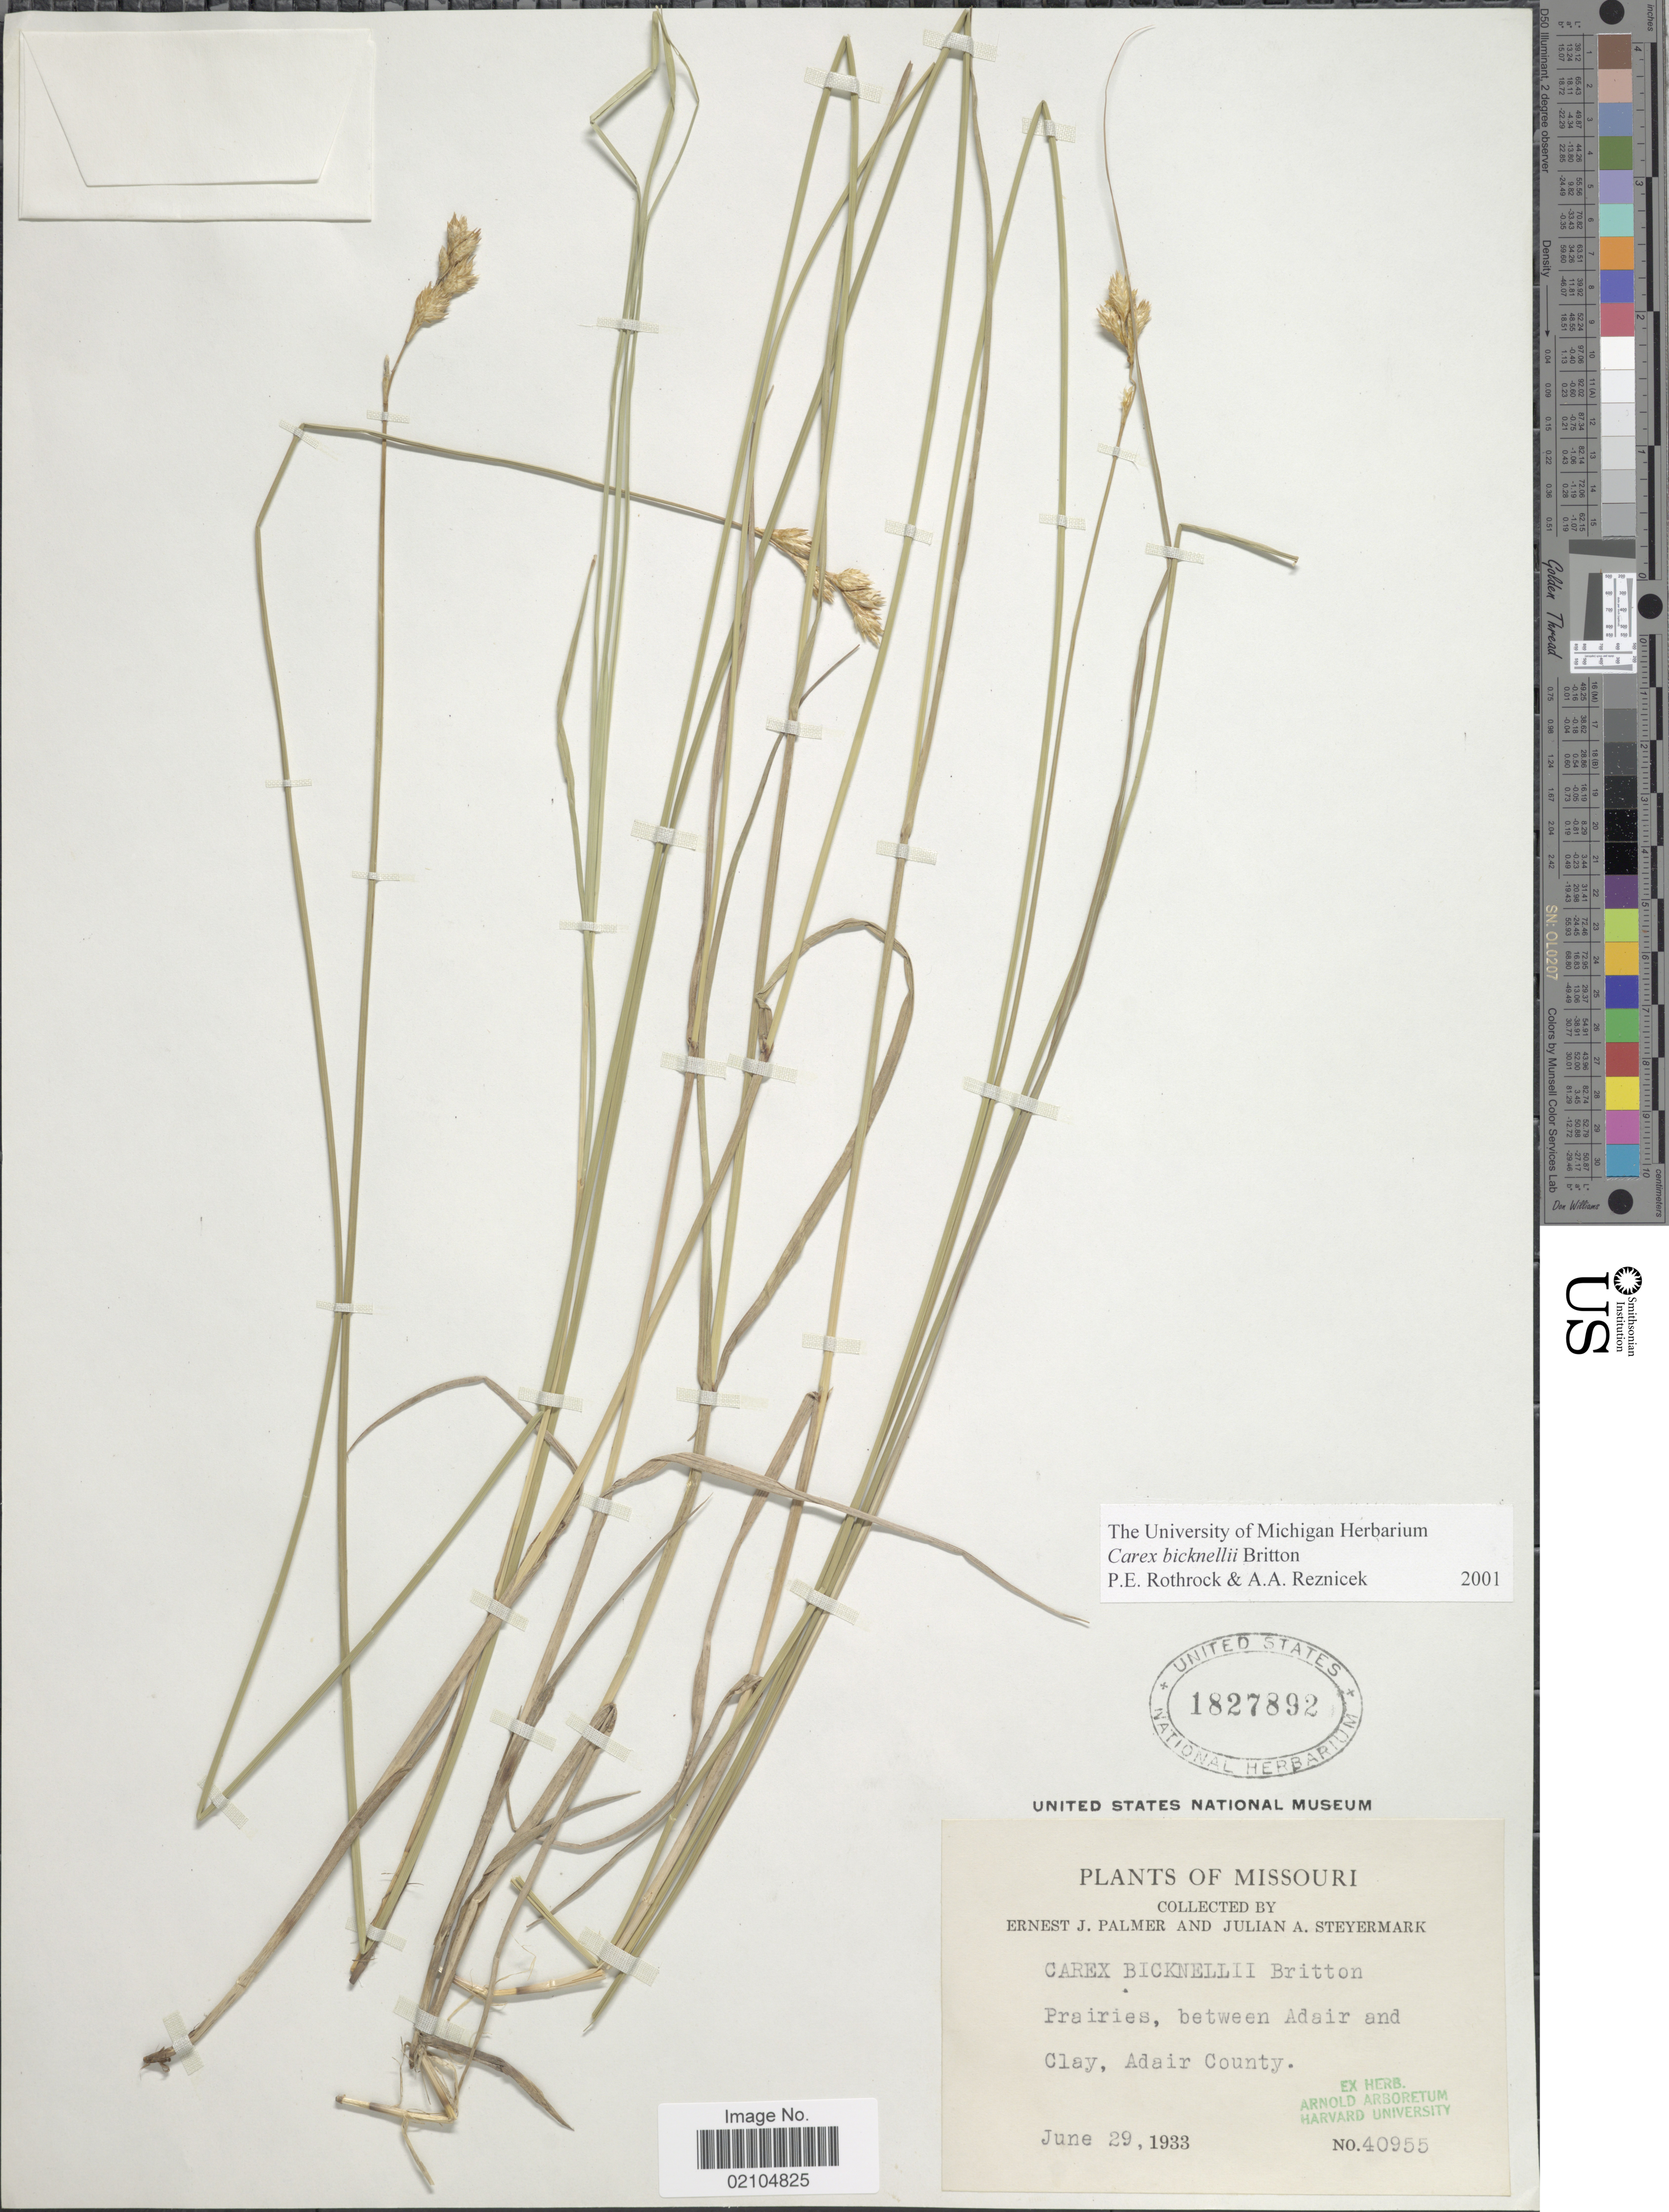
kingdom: Plantae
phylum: Tracheophyta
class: Liliopsida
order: Poales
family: Cyperaceae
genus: Carex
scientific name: Carex bicknellii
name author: Britton & A. Br.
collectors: E. J. Palmer & J. Steyermark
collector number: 40955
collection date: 1933-06-29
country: United States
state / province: Missouri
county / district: Adair County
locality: Prairies, between Adair and Clay.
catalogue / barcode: US 1827892